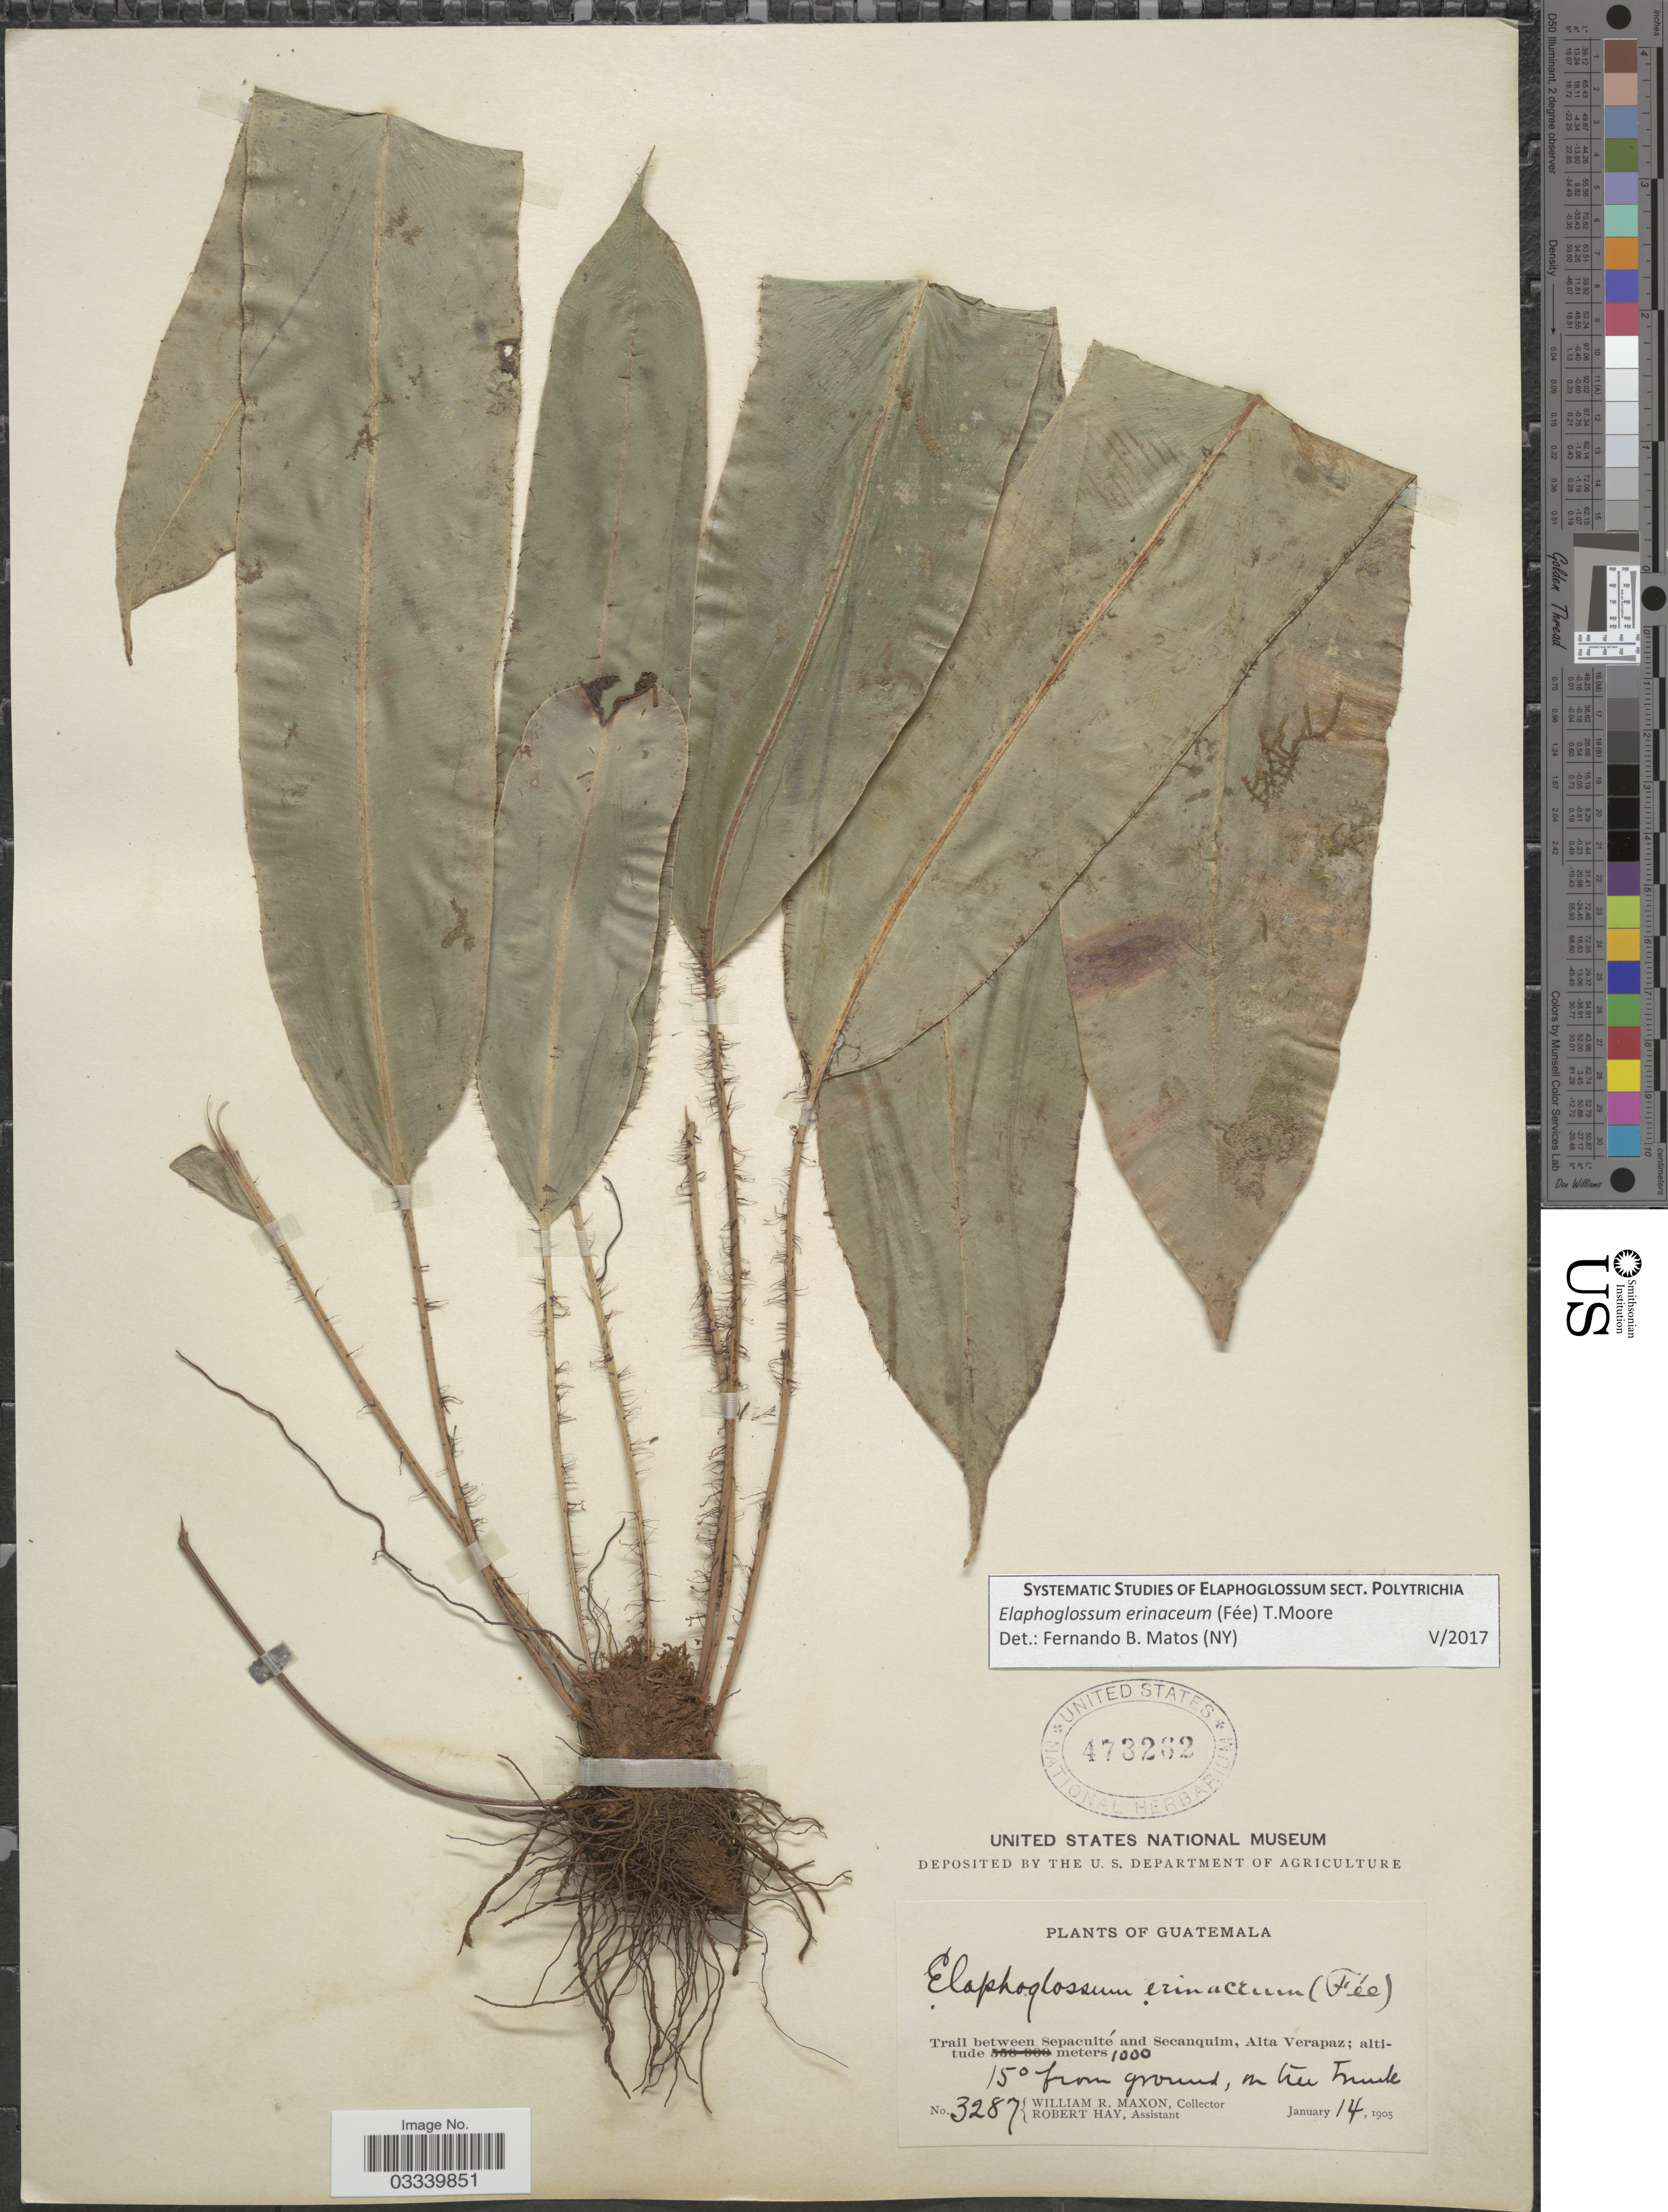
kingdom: Plantae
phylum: Tracheophyta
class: Polypodiopsida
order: Polypodiales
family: Dryopteridaceae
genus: Elaphoglossum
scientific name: Elaphoglossum erinaceum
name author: (Fée) T. Moore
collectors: W. R. Maxon & R. Hay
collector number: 3287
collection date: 1905-01-14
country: Guatemala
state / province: Alta Verapaz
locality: Trail between Sepacuité and Secanquim.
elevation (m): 1000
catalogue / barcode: US 473262